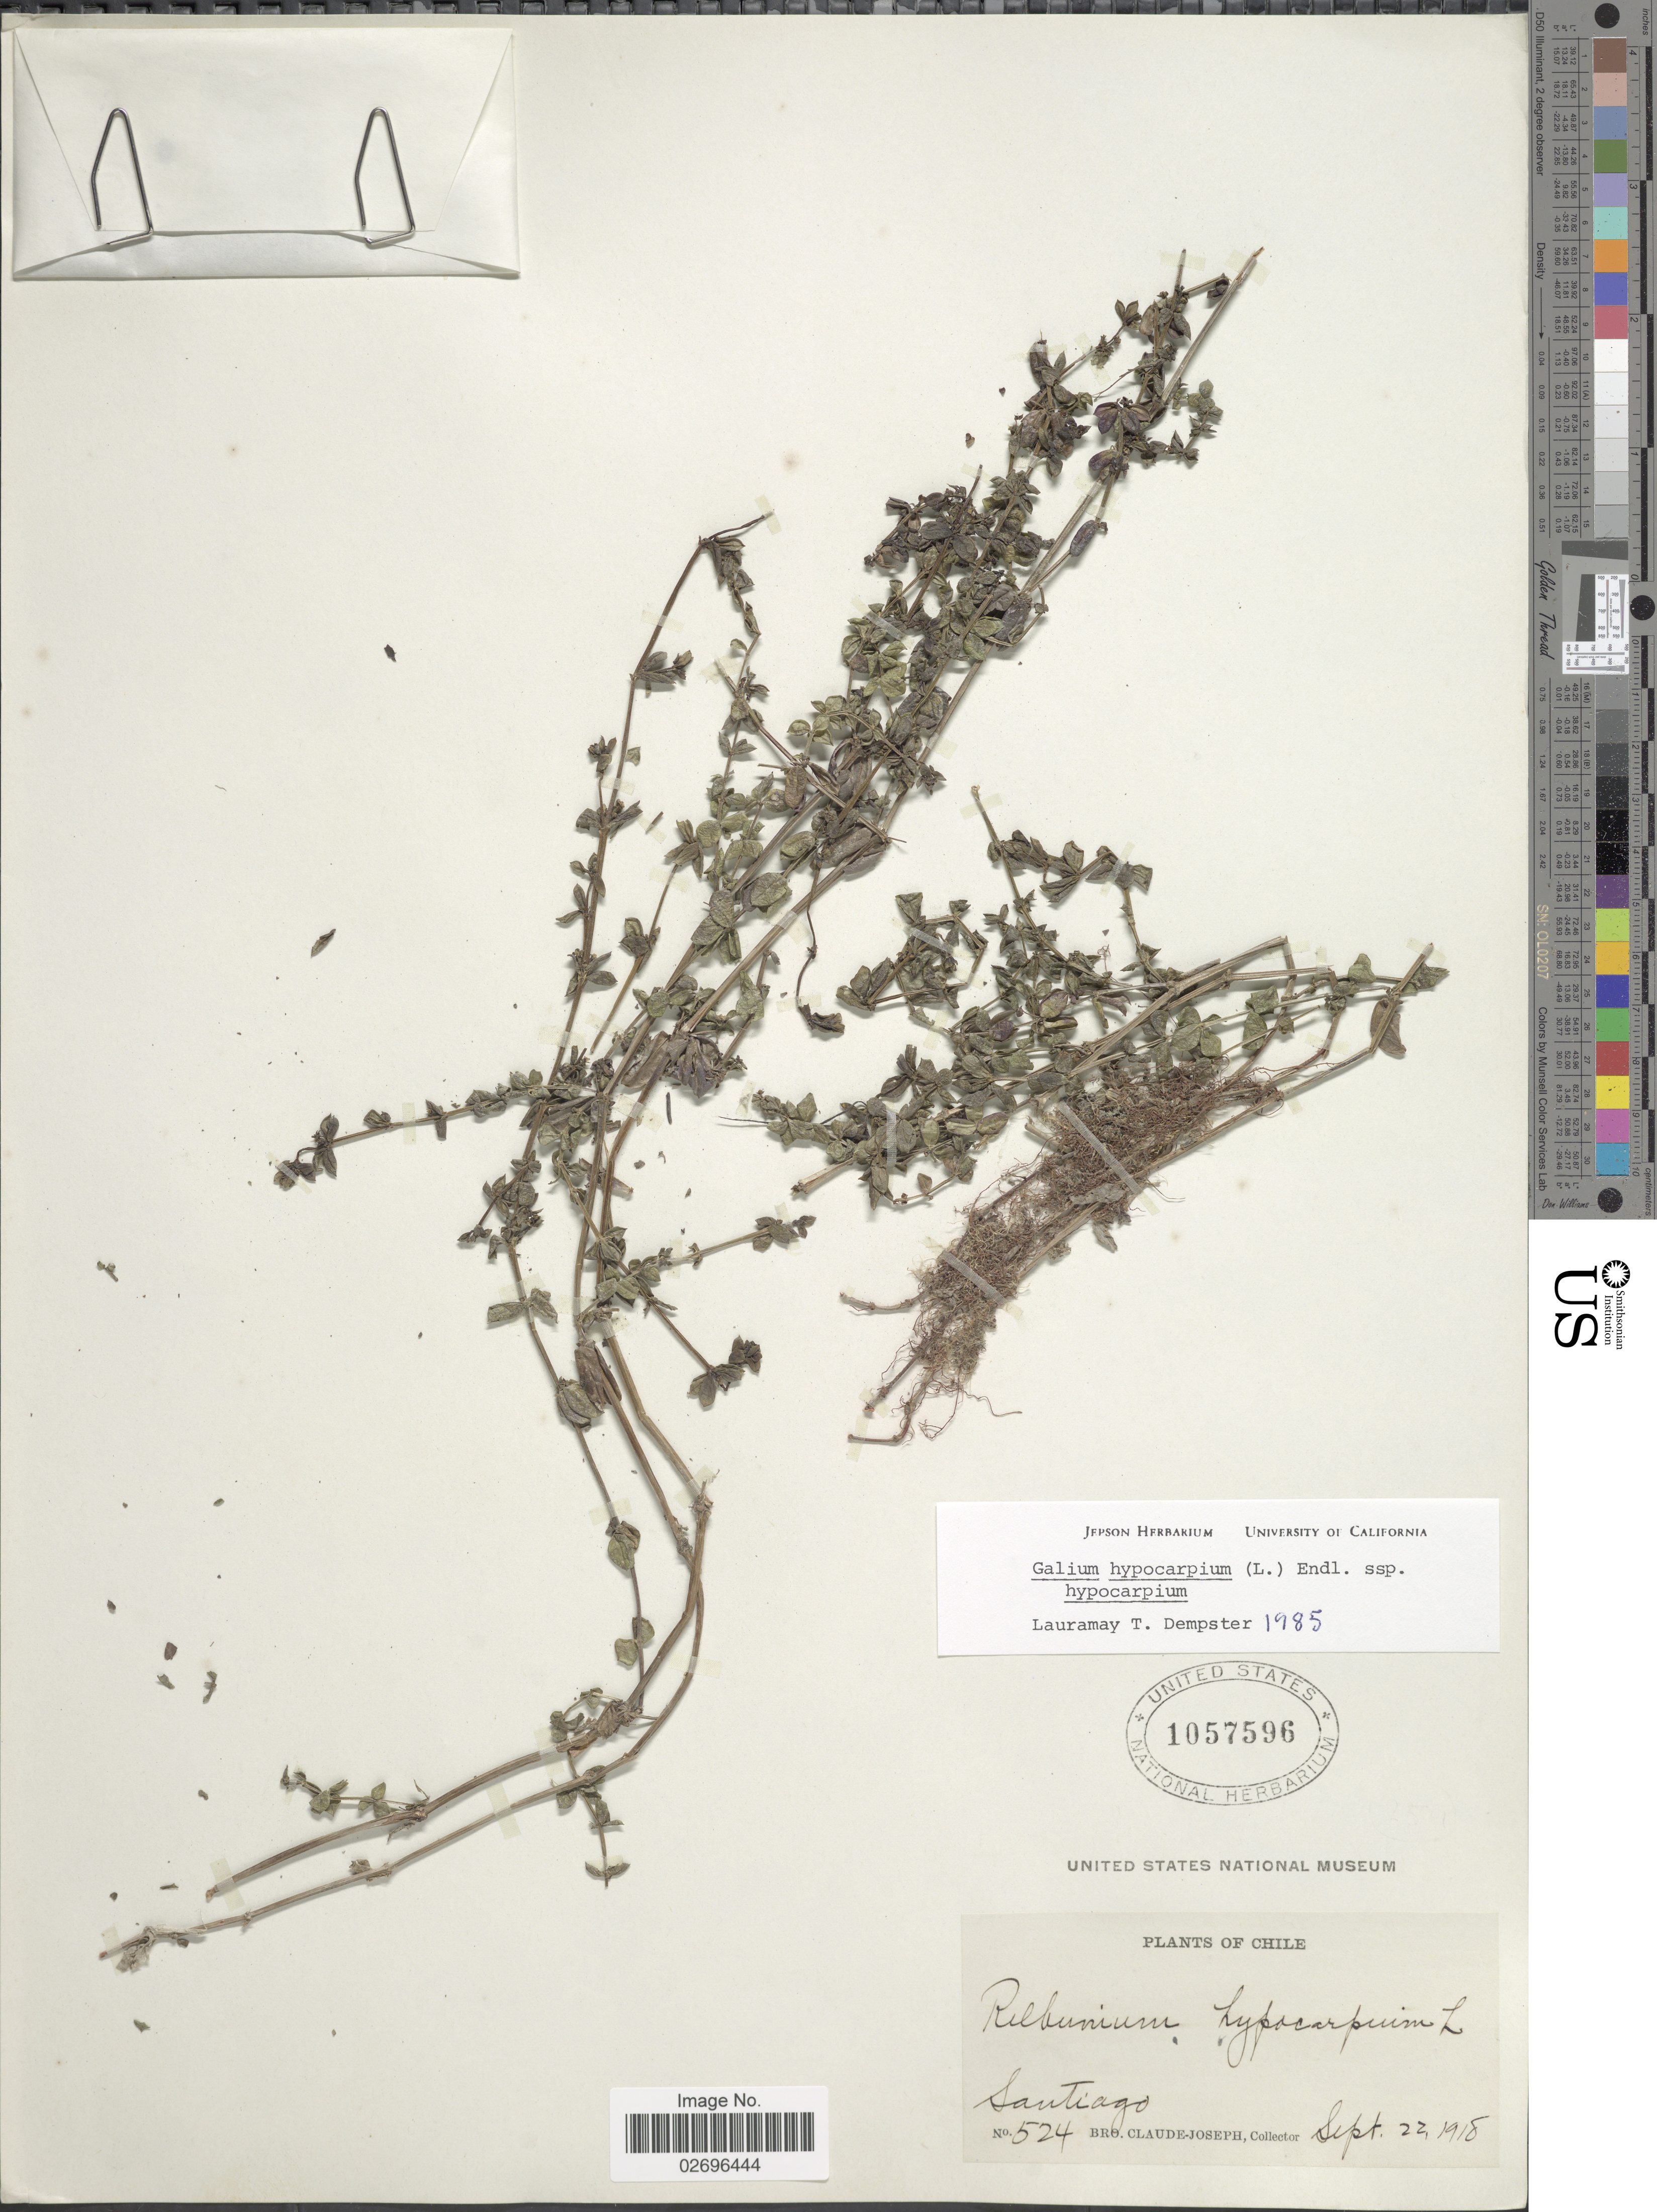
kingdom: Plantae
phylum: Tracheophyta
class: Magnoliopsida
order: Gentianales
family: Rubiaceae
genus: Galium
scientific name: Galium hypocarpium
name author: (L.) Endl. ex Griseb.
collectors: Bro. Claude-Joseph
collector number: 524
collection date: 1918-09-22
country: Chile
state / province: Región Metropolitana (RM)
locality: Santiago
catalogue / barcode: US 1057596